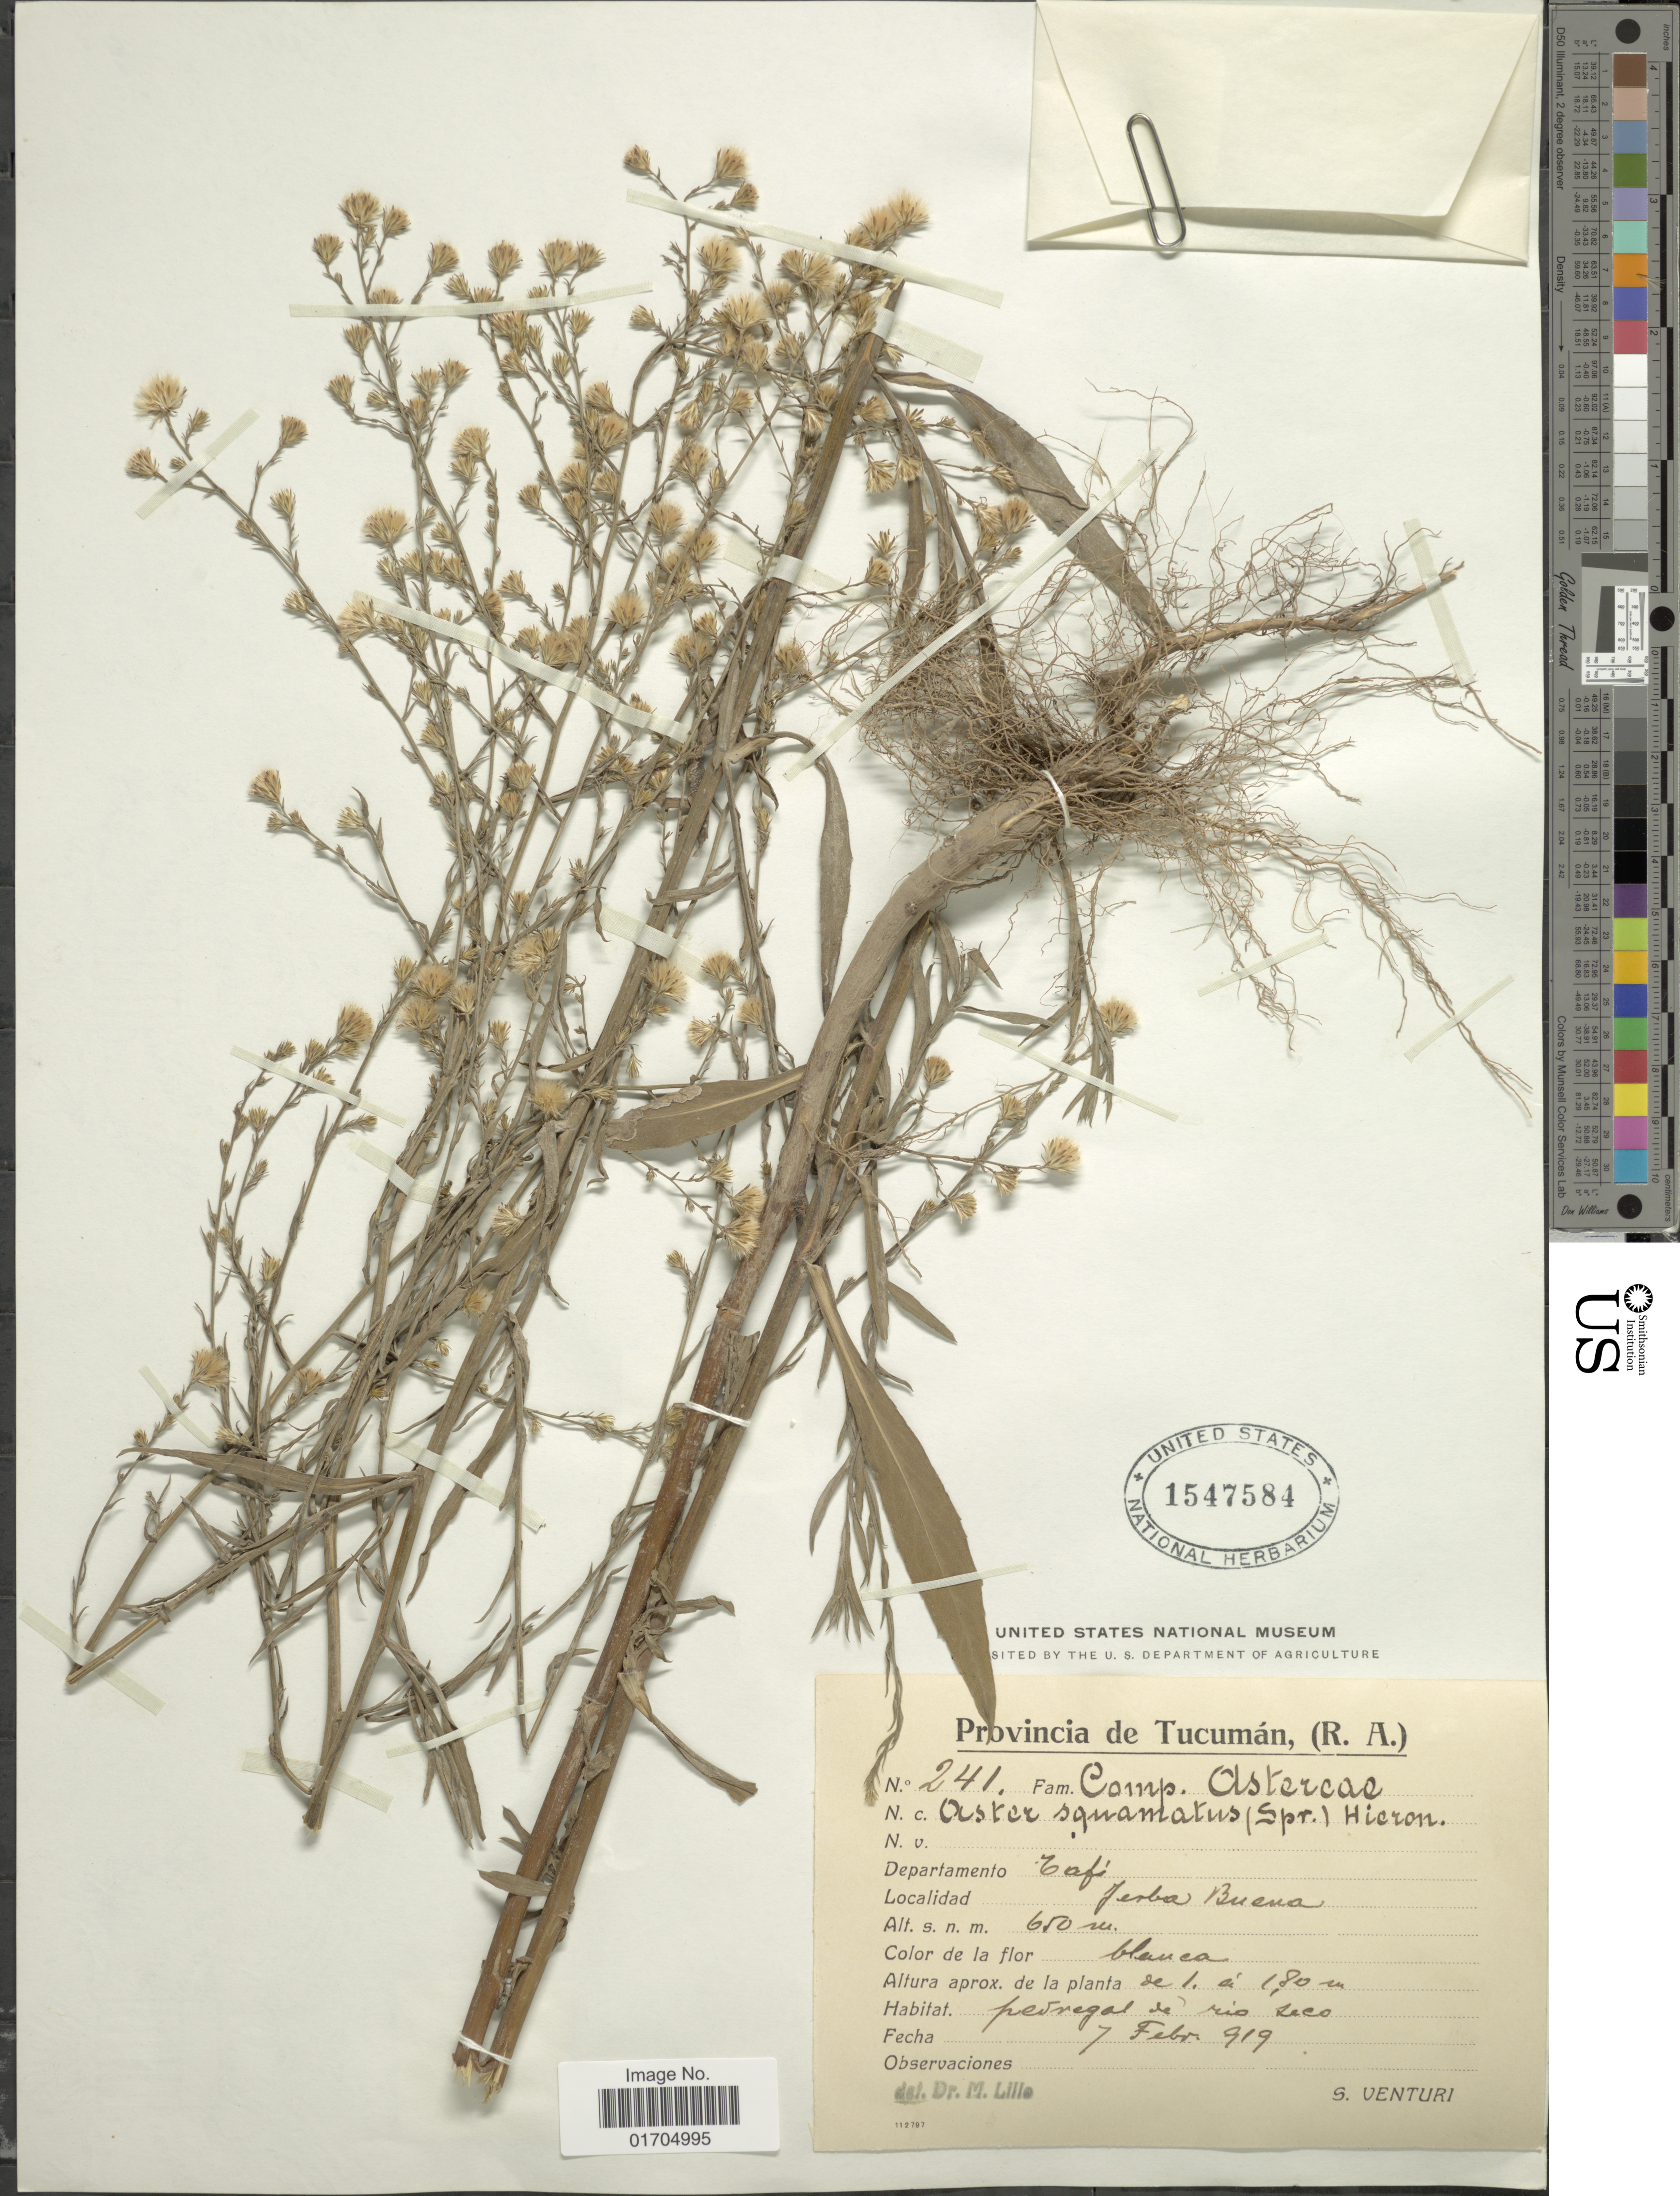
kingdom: Plantae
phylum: Tracheophyta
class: Magnoliopsida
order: Asterales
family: Asteraceae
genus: Symphyotrichum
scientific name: Symphyotrichum squamatum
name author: (Spreng.) G.L. Nesom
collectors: S. Venturi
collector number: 241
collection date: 1919-02-07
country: Argentina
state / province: Tucuman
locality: (R.A.), Departamento Tafi, Yerba Buena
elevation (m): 650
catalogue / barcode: US 1547584